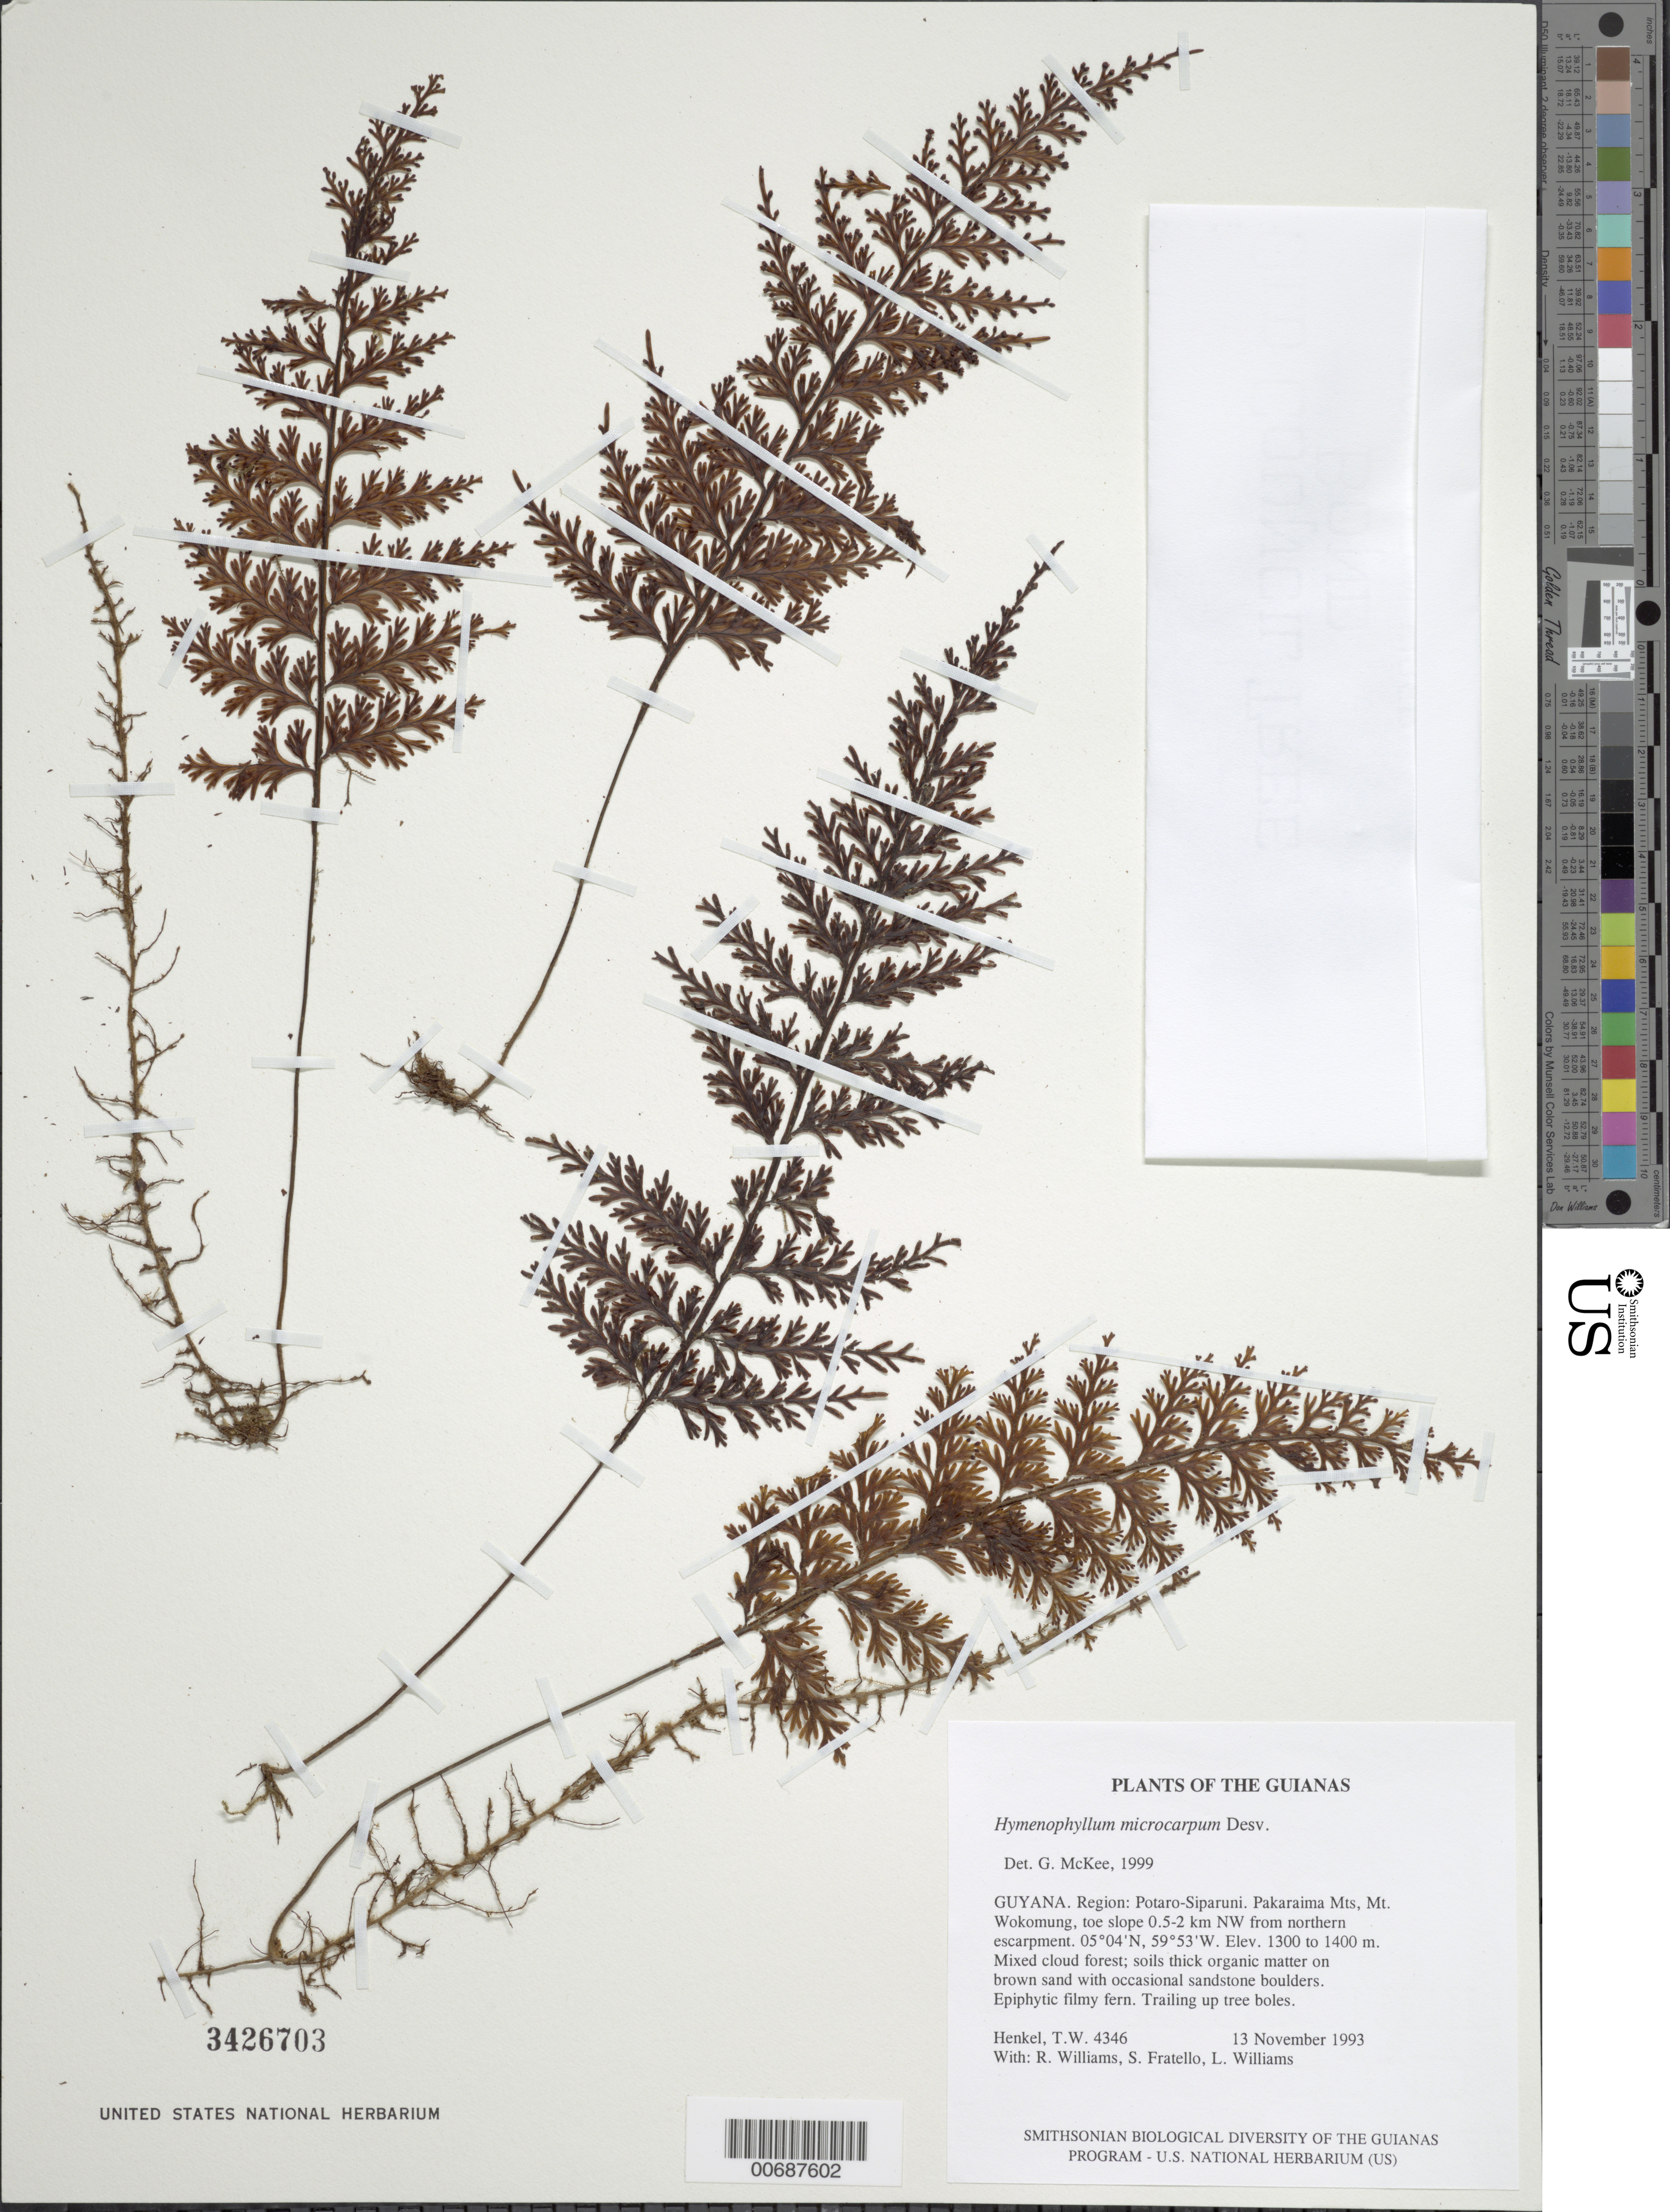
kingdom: Plantae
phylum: Tracheophyta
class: Polypodiopsida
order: Hymenophyllales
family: Hymenophyllaceae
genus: Hymenophyllum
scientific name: Hymenophyllum microcarpum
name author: (Desv.) Lellinger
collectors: T. Henkel, R. Williams, S. Fratello & L. Williams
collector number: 4346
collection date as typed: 13 November 1993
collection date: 1993-11-13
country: Guyana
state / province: Potaro-Siparuni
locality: Pakaraima Mts, Mt. Wokomung, toe slope 0.5-2 km NW from northern escarpment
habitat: Mixed cloud forest; soils thick organic matter on brown sand with occasional sandstone boulders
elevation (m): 1300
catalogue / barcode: US 3426703